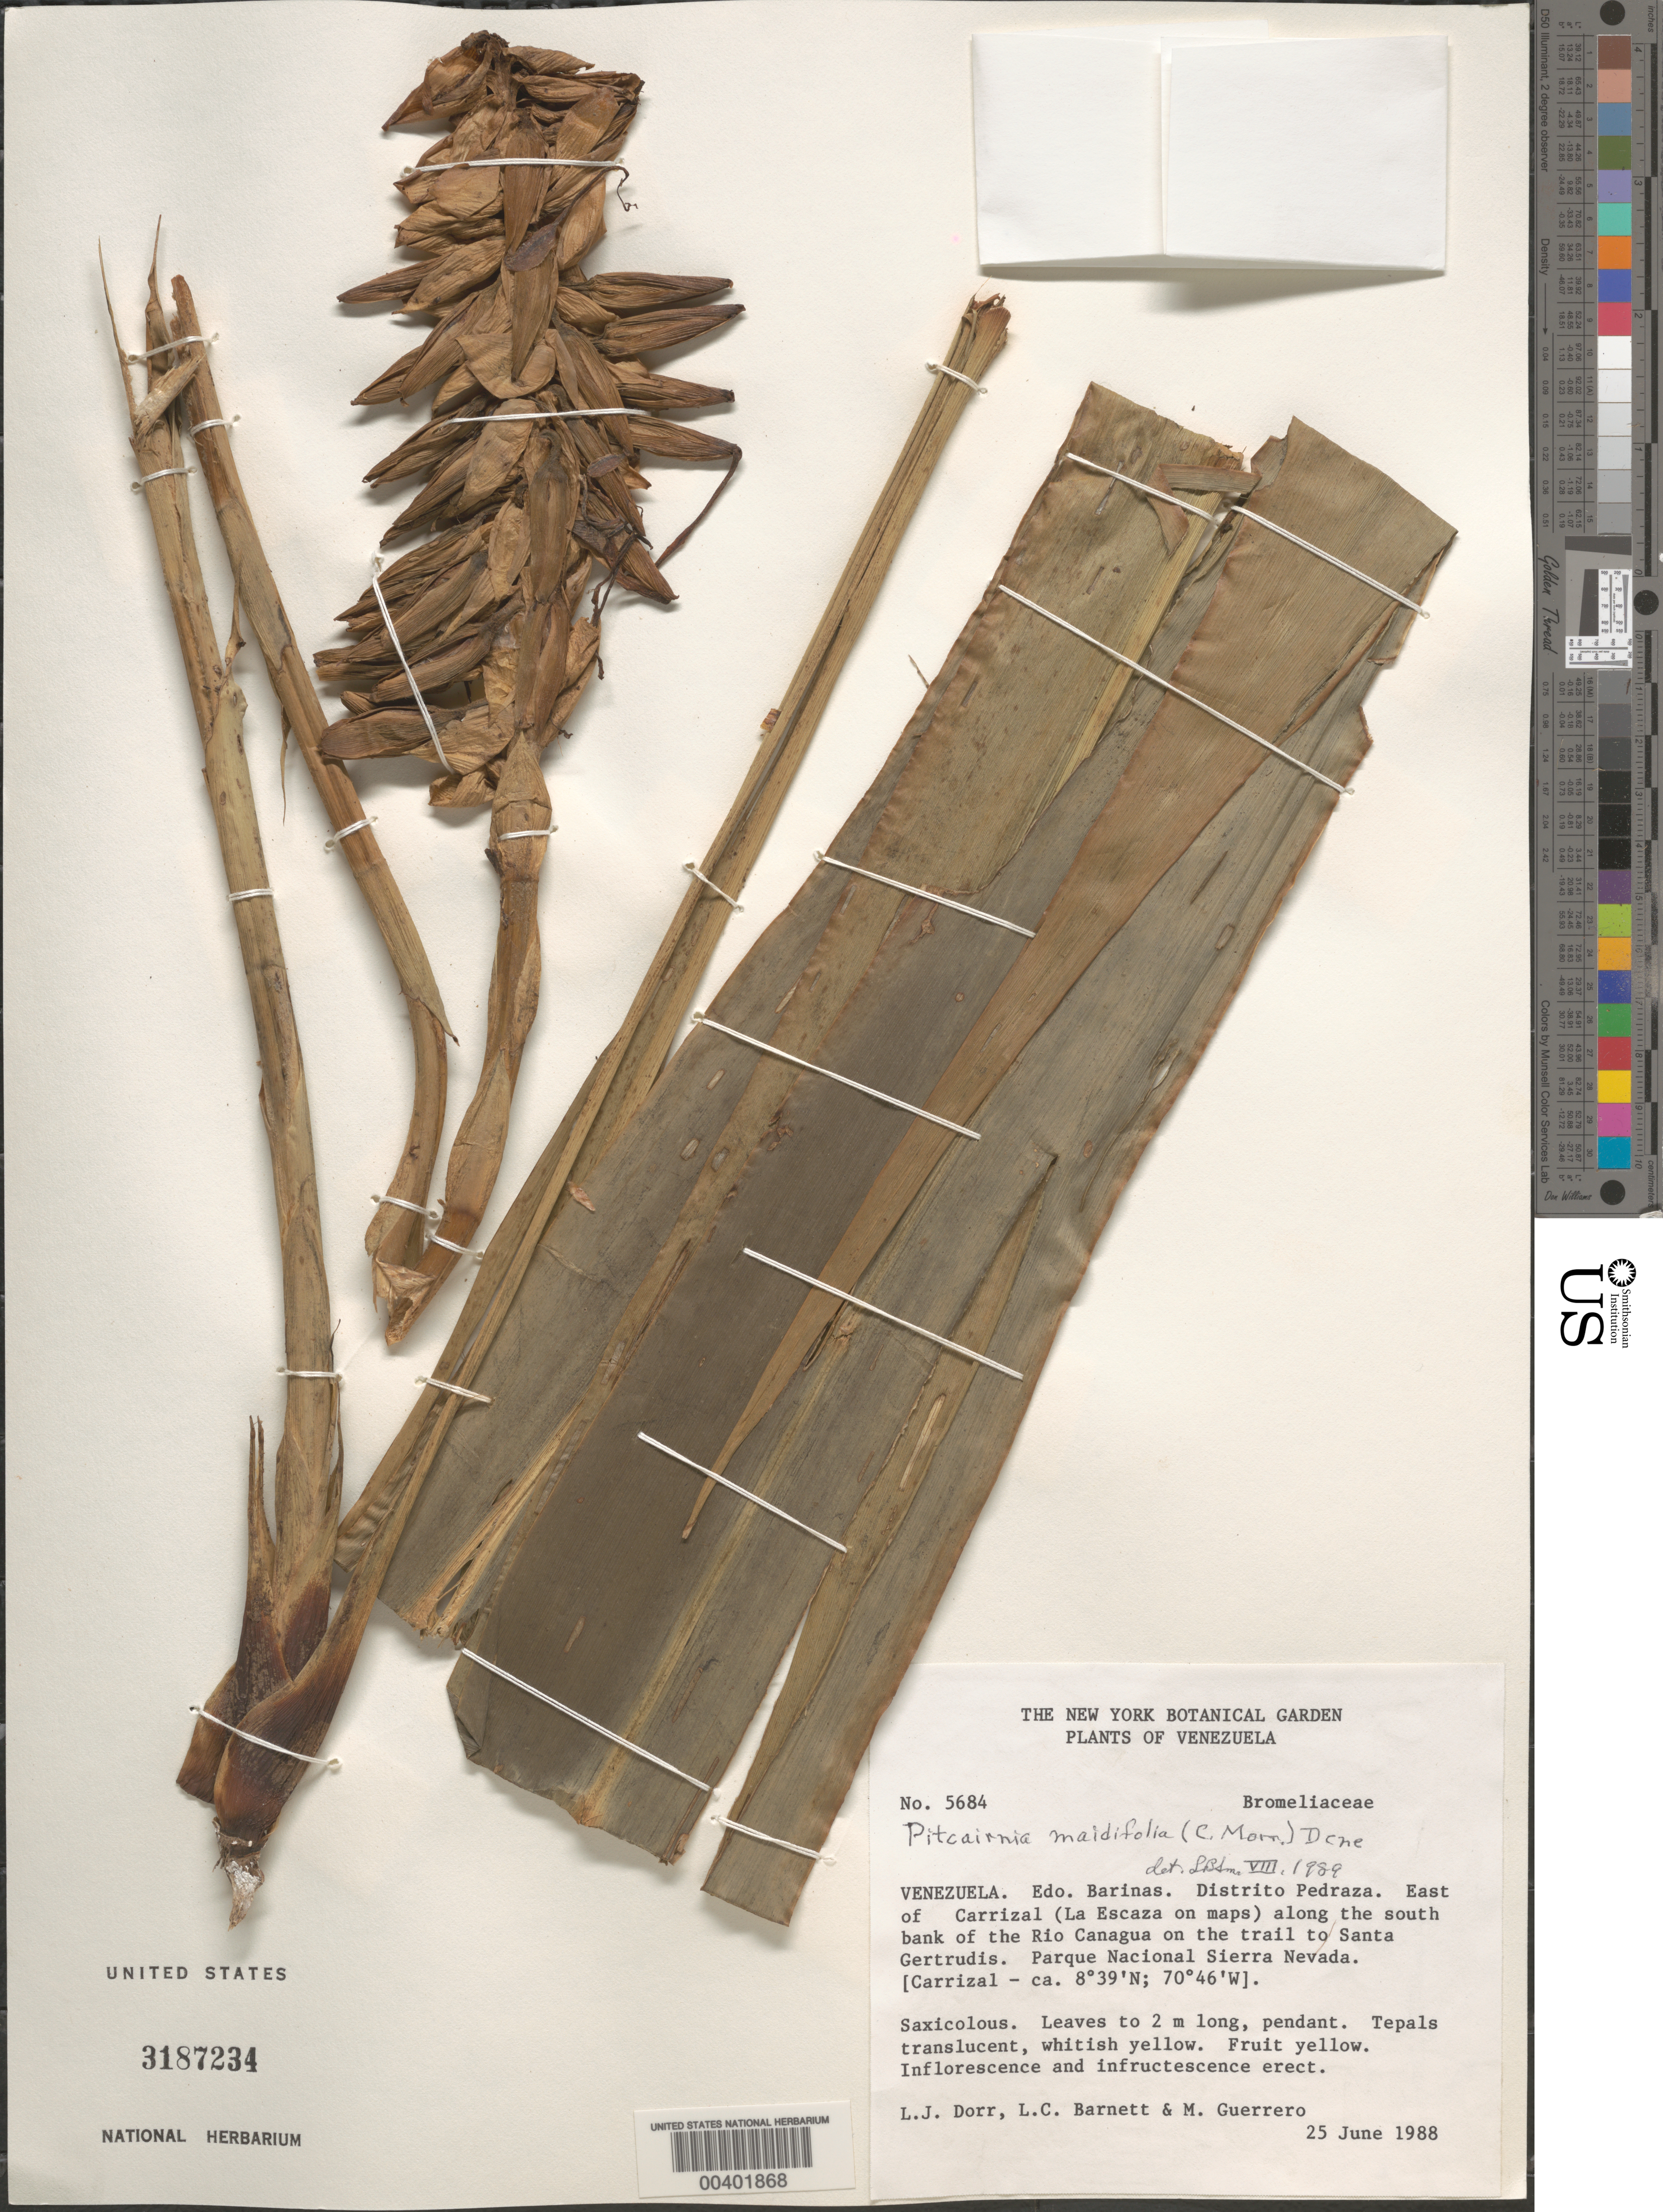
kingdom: Plantae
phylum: Tracheophyta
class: Liliopsida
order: Poales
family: Bromeliaceae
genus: Pitcairnia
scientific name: Pitcairnia maidifolia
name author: (C. Morren) Decne. ex Planch.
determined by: Smith, Lyman B., (US), NMNH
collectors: L. J. Dorr, L. C. Barnett & M. Guerrero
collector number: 5684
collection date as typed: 25 Jun 1988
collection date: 1988-06-25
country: Venezuela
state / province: Barinas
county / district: Pedraza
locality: E of Carrizal along S bank of Rio Canagua on the trail to Santa Gertridis, Parque Nacional Sierra Nevada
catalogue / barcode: US 3187234